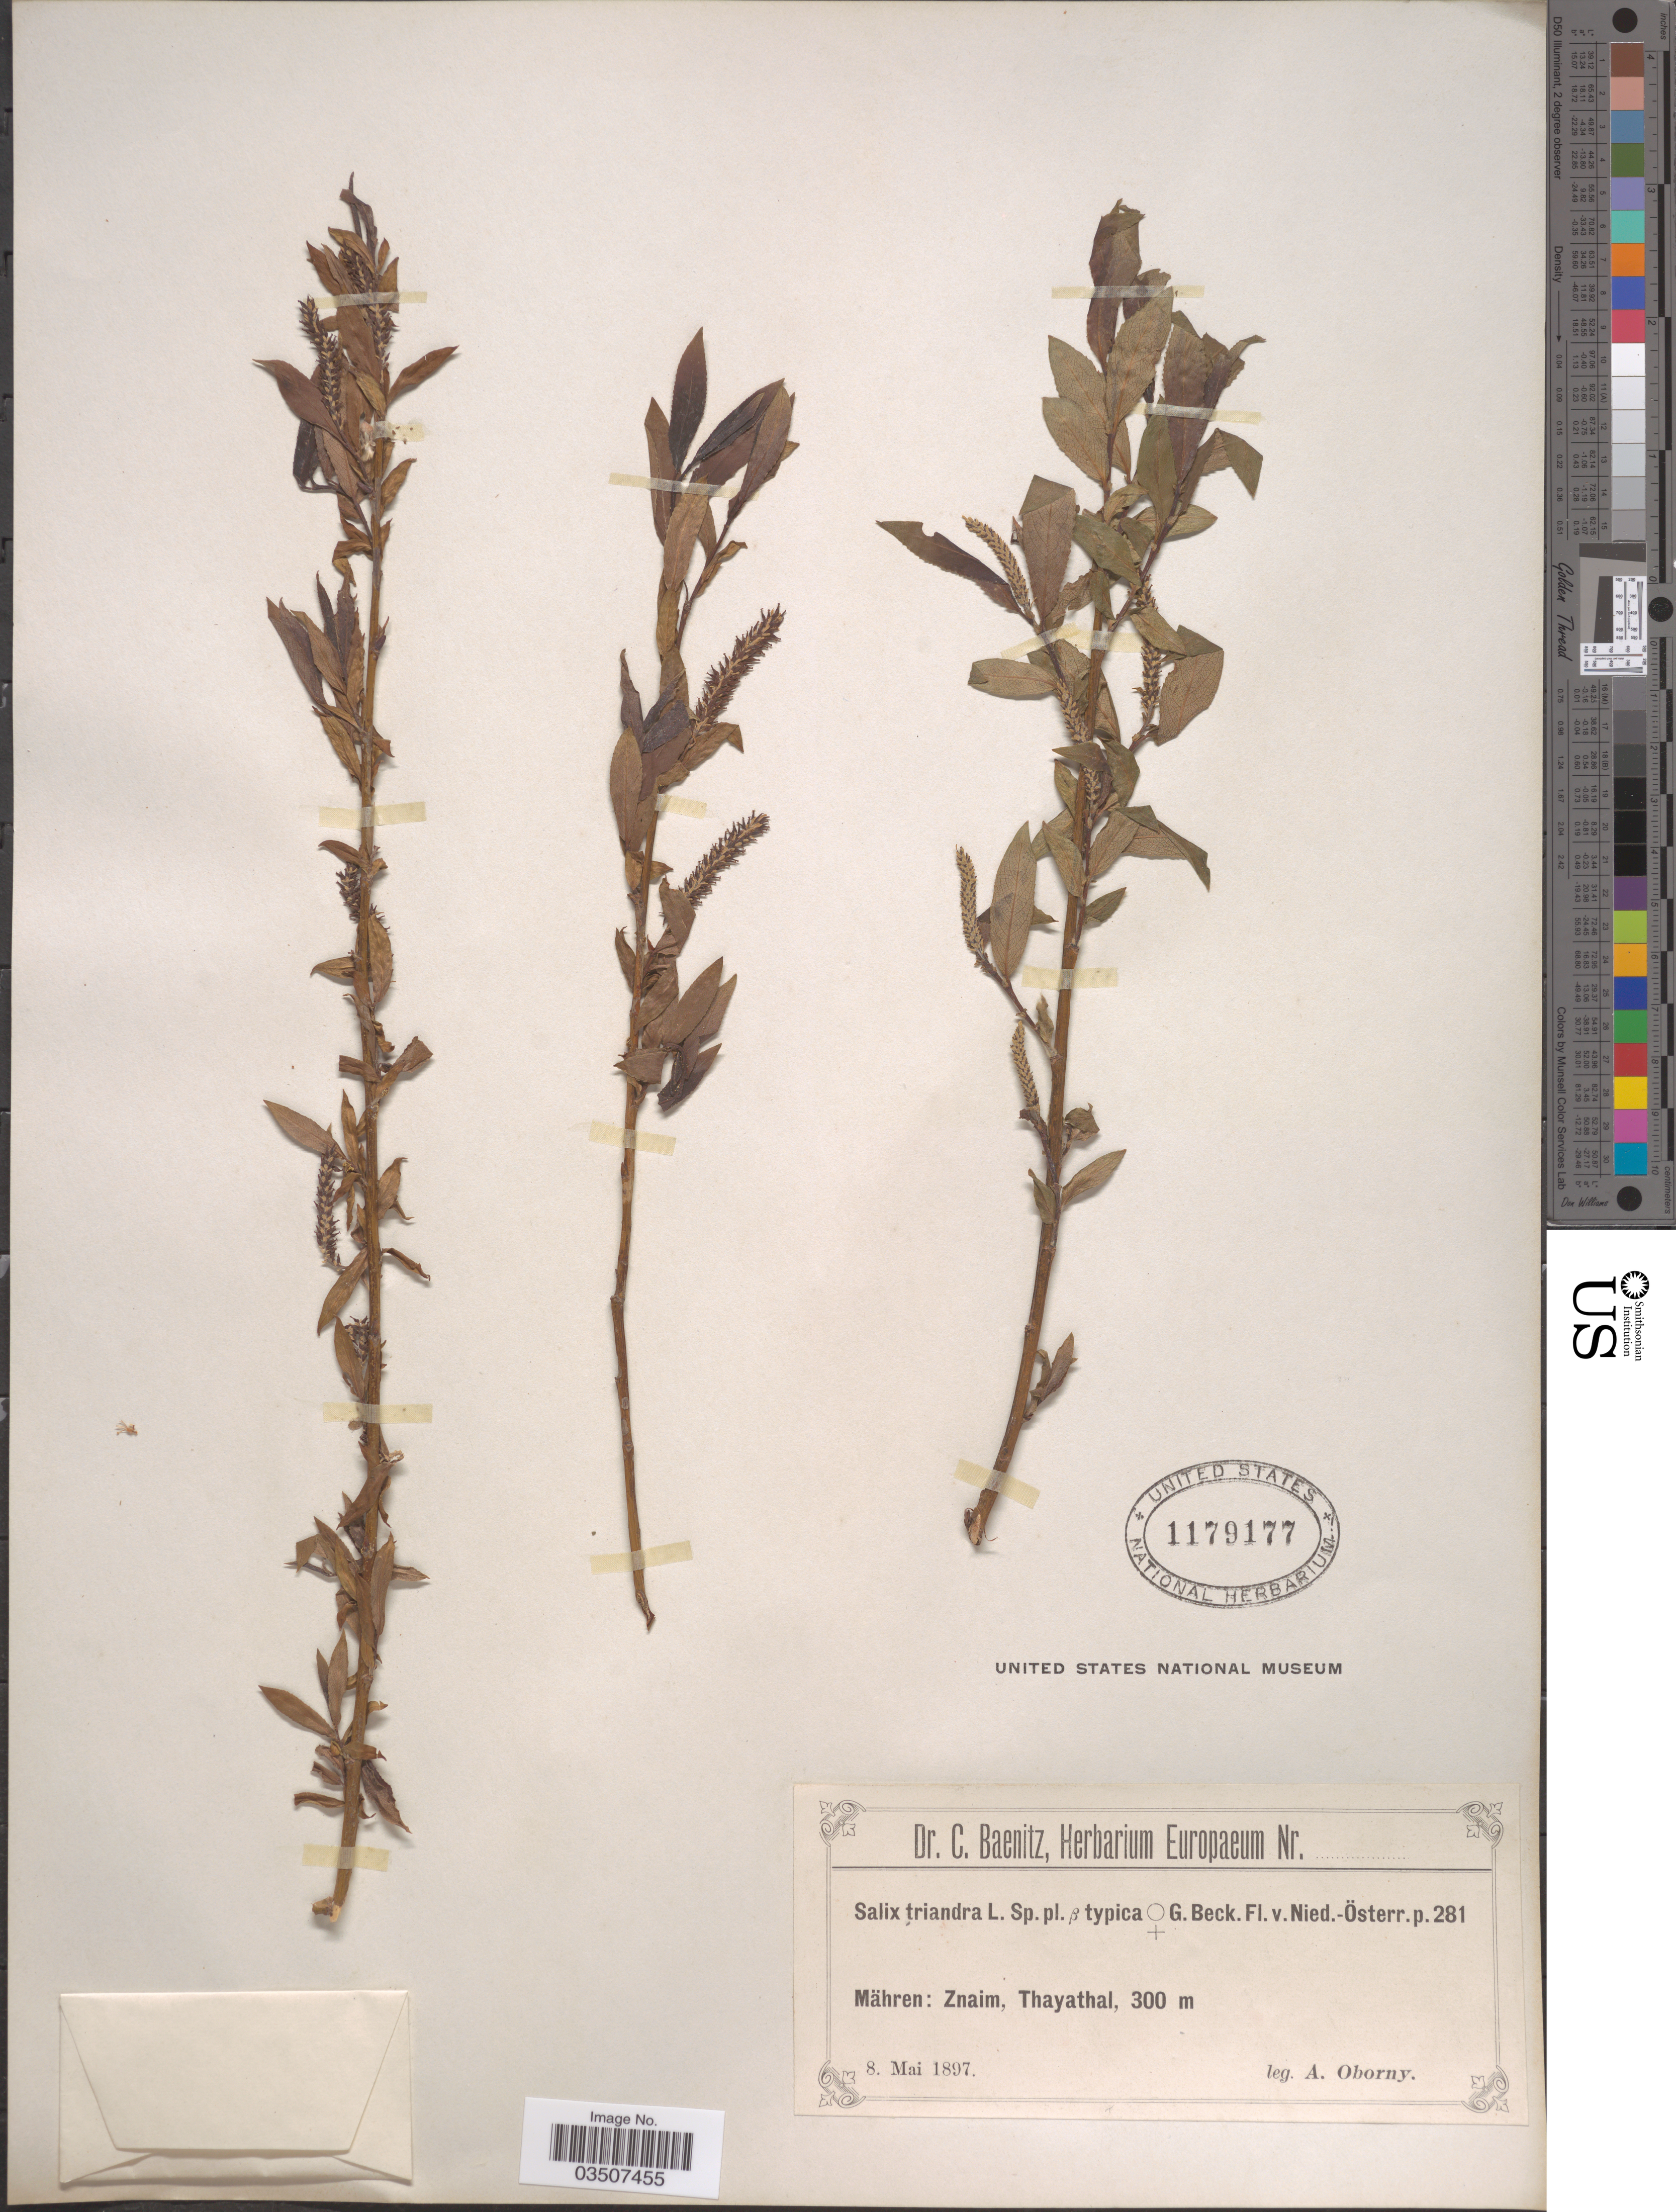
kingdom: Plantae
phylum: Tracheophyta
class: Magnoliopsida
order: Malpighiales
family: Salicaceae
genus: Salix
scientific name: Salix triandra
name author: L.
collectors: A. Oborny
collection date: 1897-05-08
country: Czechia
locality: Mähren: Znaim, Thayathal.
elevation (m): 300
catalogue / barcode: US 1179177